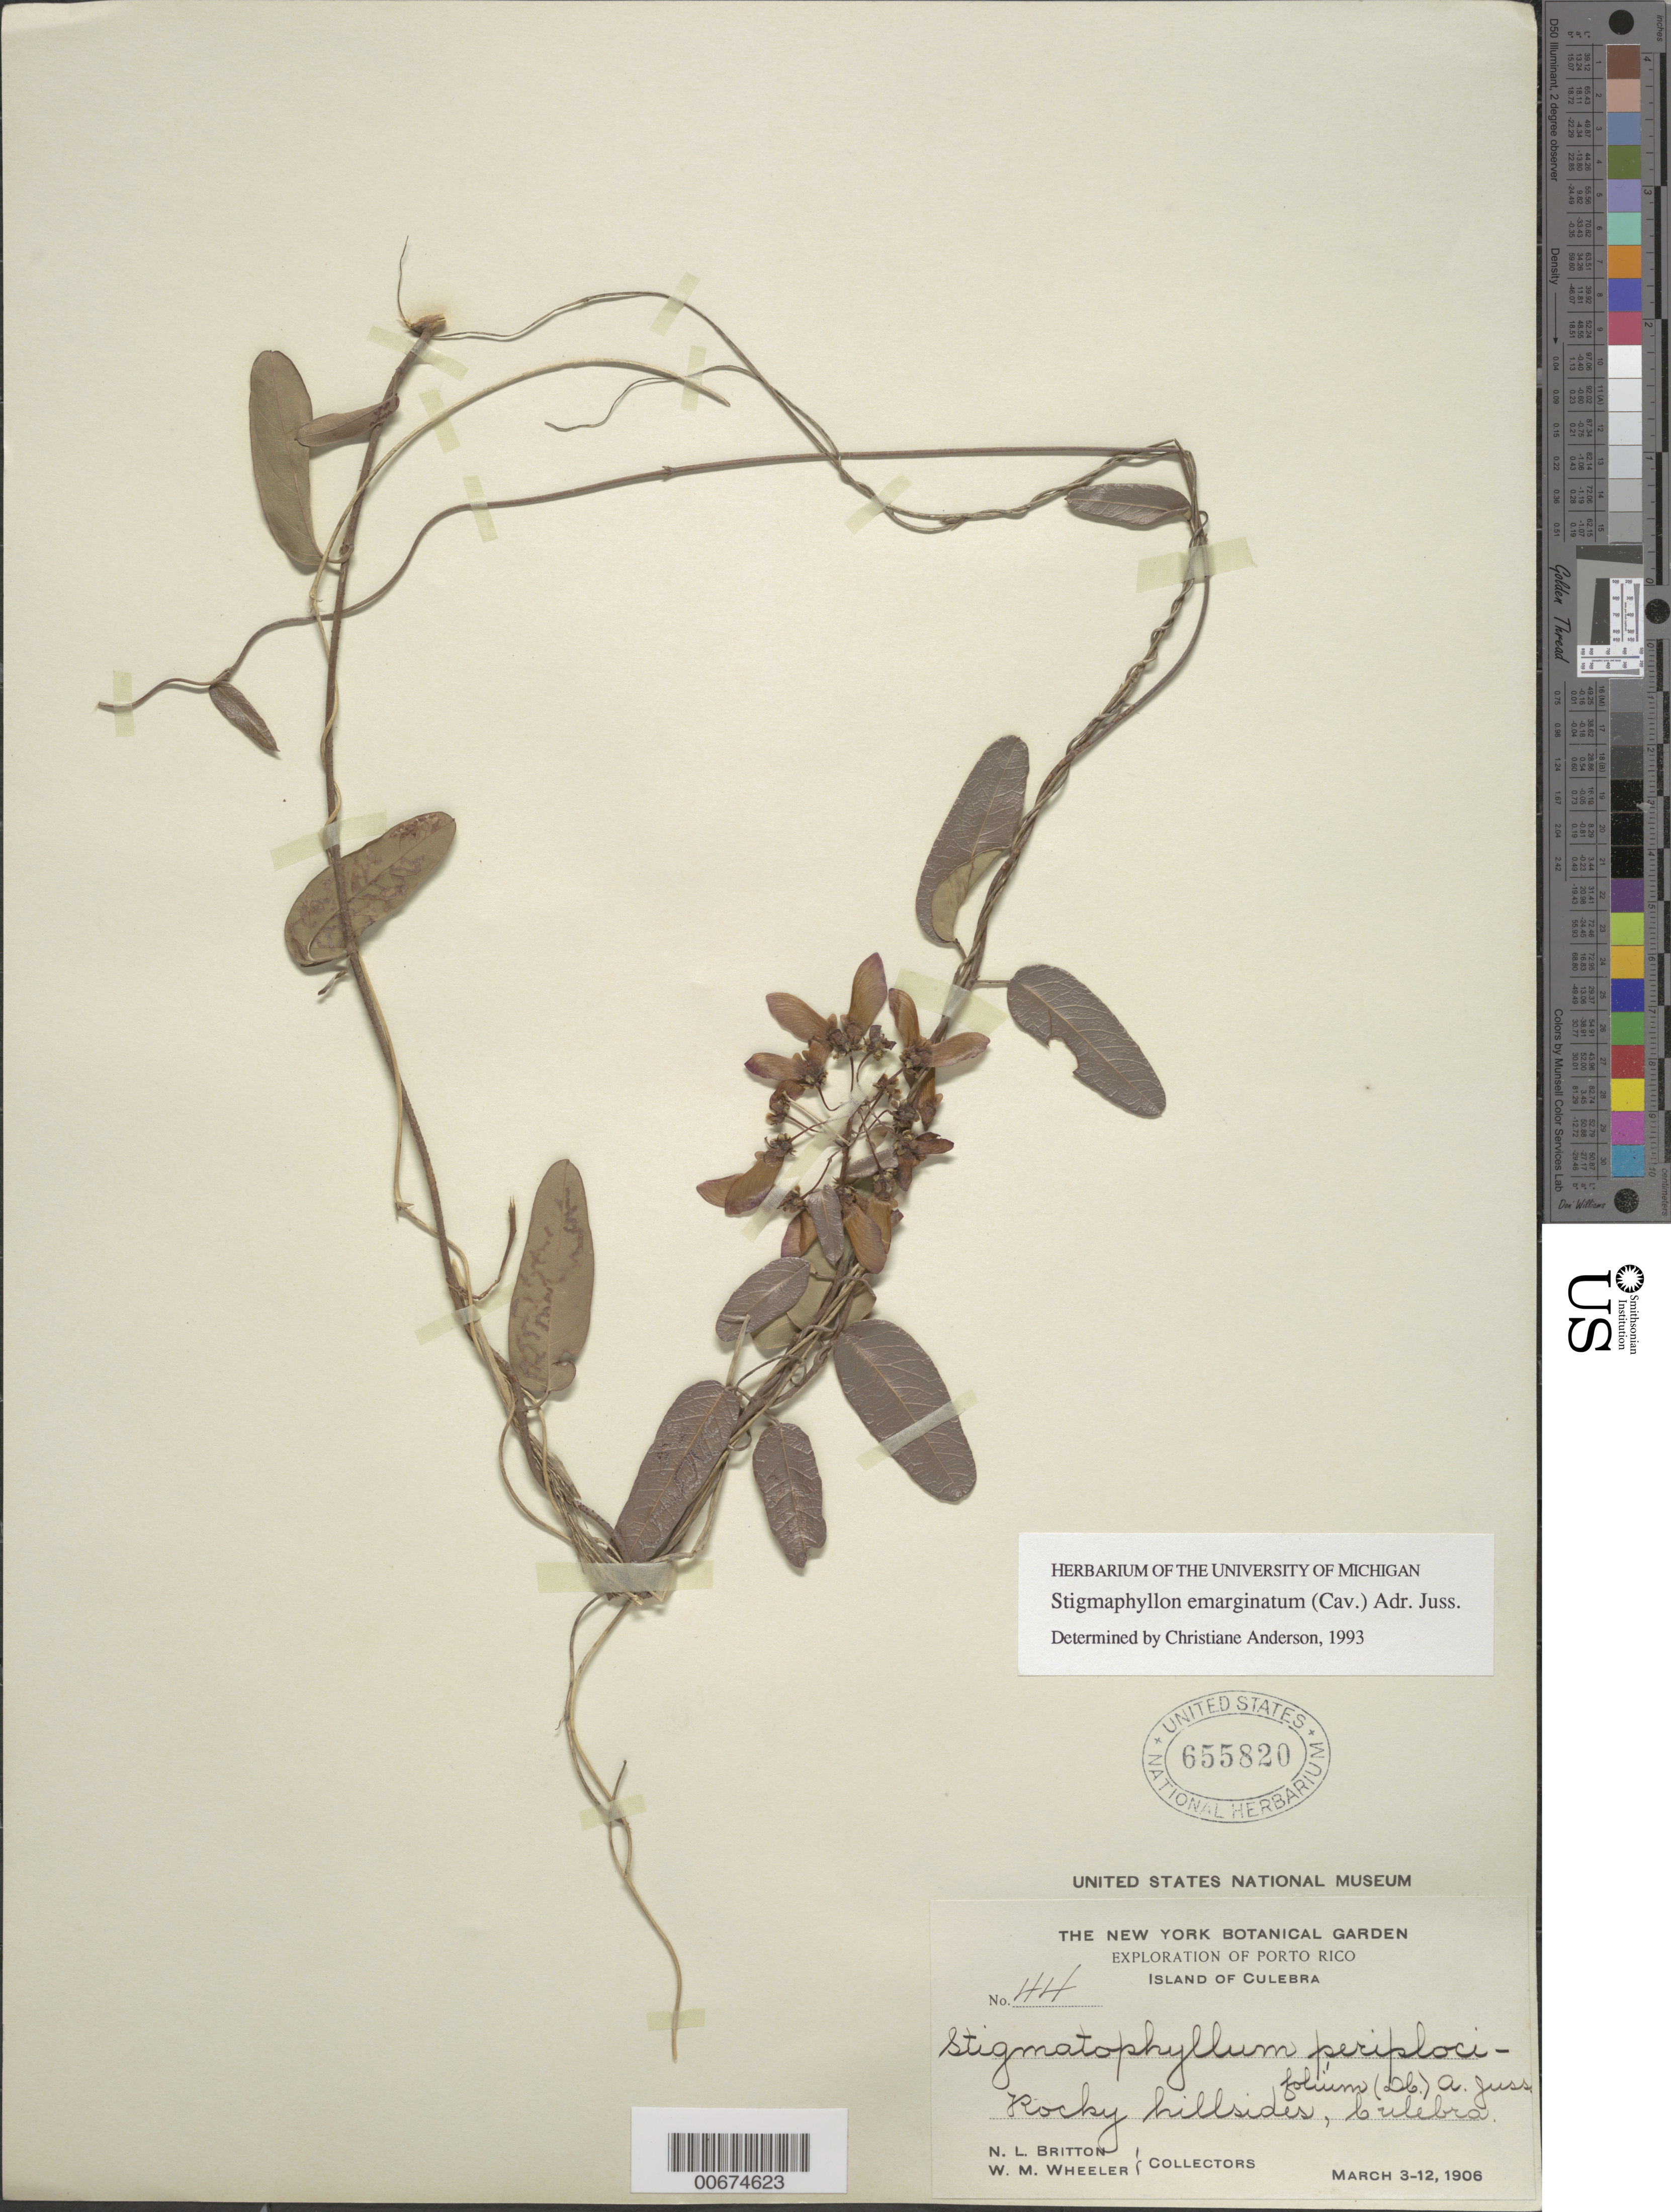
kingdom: Plantae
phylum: Tracheophyta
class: Magnoliopsida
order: Malpighiales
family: Malpighiaceae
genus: Stigmaphyllon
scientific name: Stigmaphyllon emarginatum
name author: (Cav.) A. Juss.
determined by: Anderson, C.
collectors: N. Britton & W. Wheeler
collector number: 44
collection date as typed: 03 Mar 1906 to 12 Mar 1906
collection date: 1906-03-03/1906-03-12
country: Puerto Rico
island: Culebra I.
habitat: rocky hillsides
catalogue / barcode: US 655820